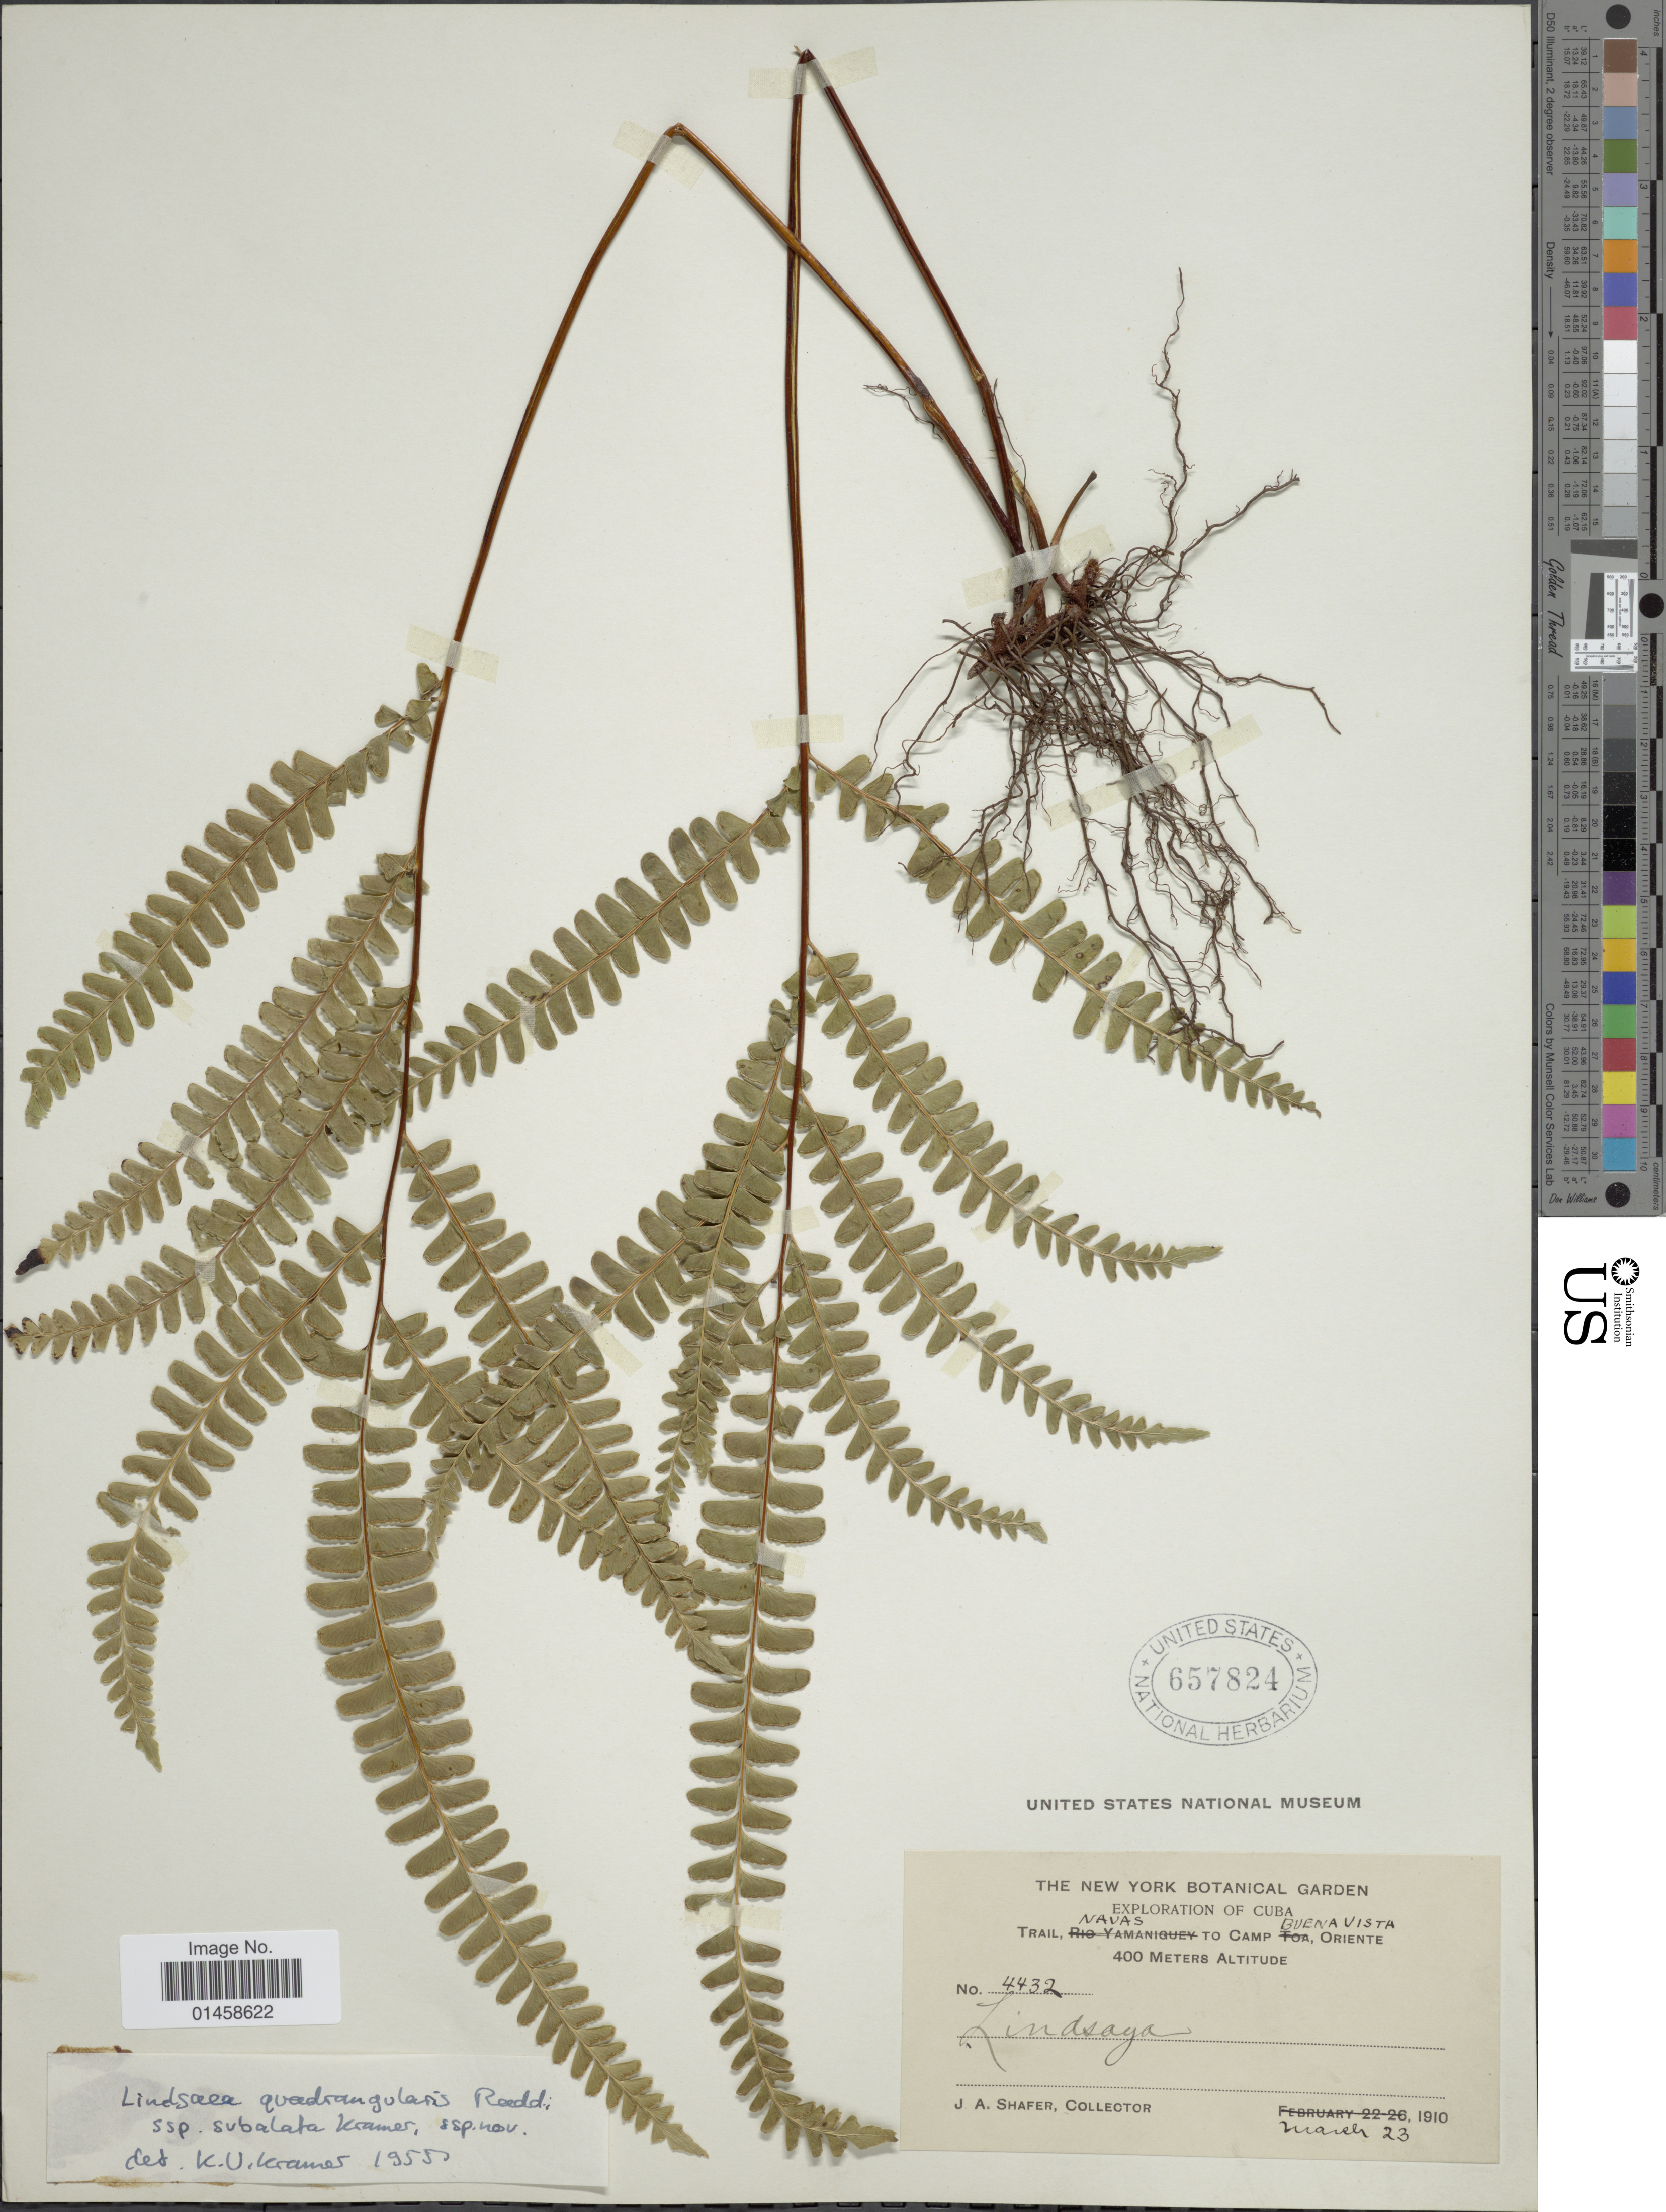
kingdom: Plantae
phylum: Tracheophyta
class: Polypodiopsida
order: Polypodiales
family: Lindsaeaceae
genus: Lindsaea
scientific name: Lindsaea quadrangularis subsp. subalata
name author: K.U. Kramer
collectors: J. A. Shafer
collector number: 4432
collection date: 1910-03-23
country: Cuba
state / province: Oriente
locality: Trail Navas to Camp Buena Vista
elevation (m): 400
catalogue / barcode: US 657842